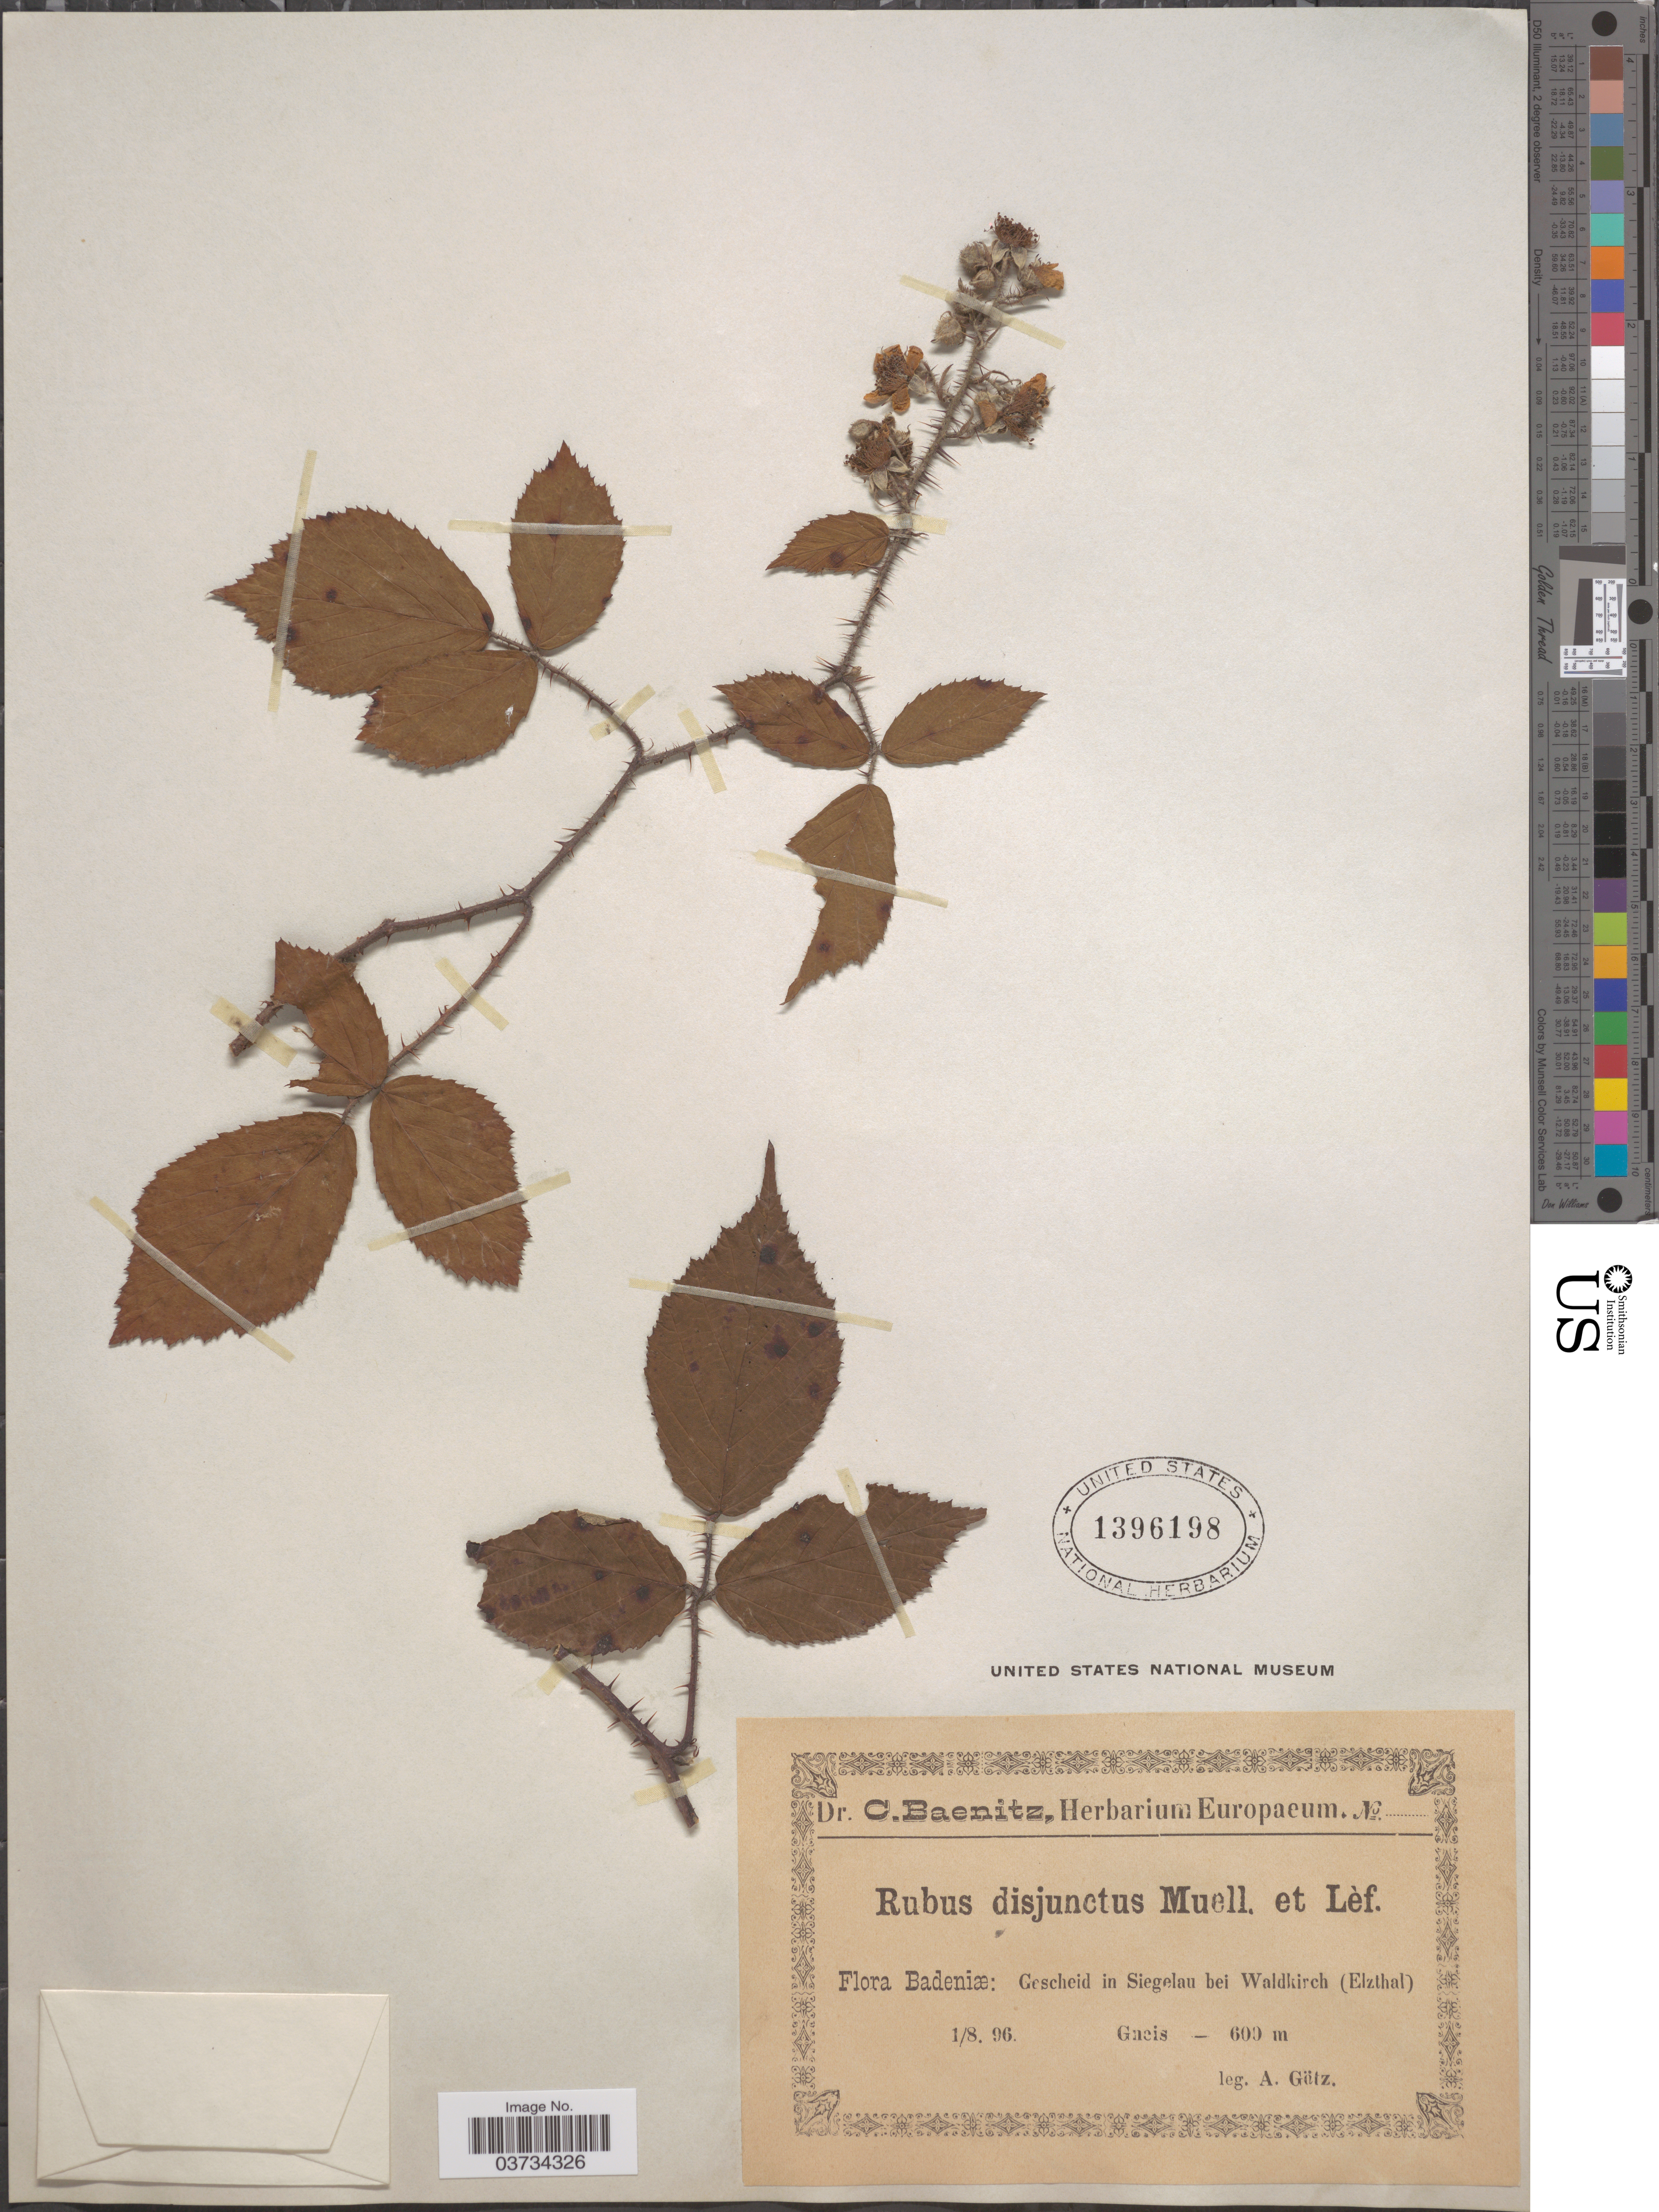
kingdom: Plantae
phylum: Tracheophyta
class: Magnoliopsida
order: Rosales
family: Rosaceae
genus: Rubus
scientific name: Rubus disjunctus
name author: P.J. Müll. & Lefèvre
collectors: A. Götz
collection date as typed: Transcribed d/m/y: 1/8/96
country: Germany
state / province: Baden-Württemberg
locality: Badeniæ: Gescheid in Siegelau bei Waldkirch (Elzthal). Gneis.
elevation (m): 600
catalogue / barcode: US 1396198